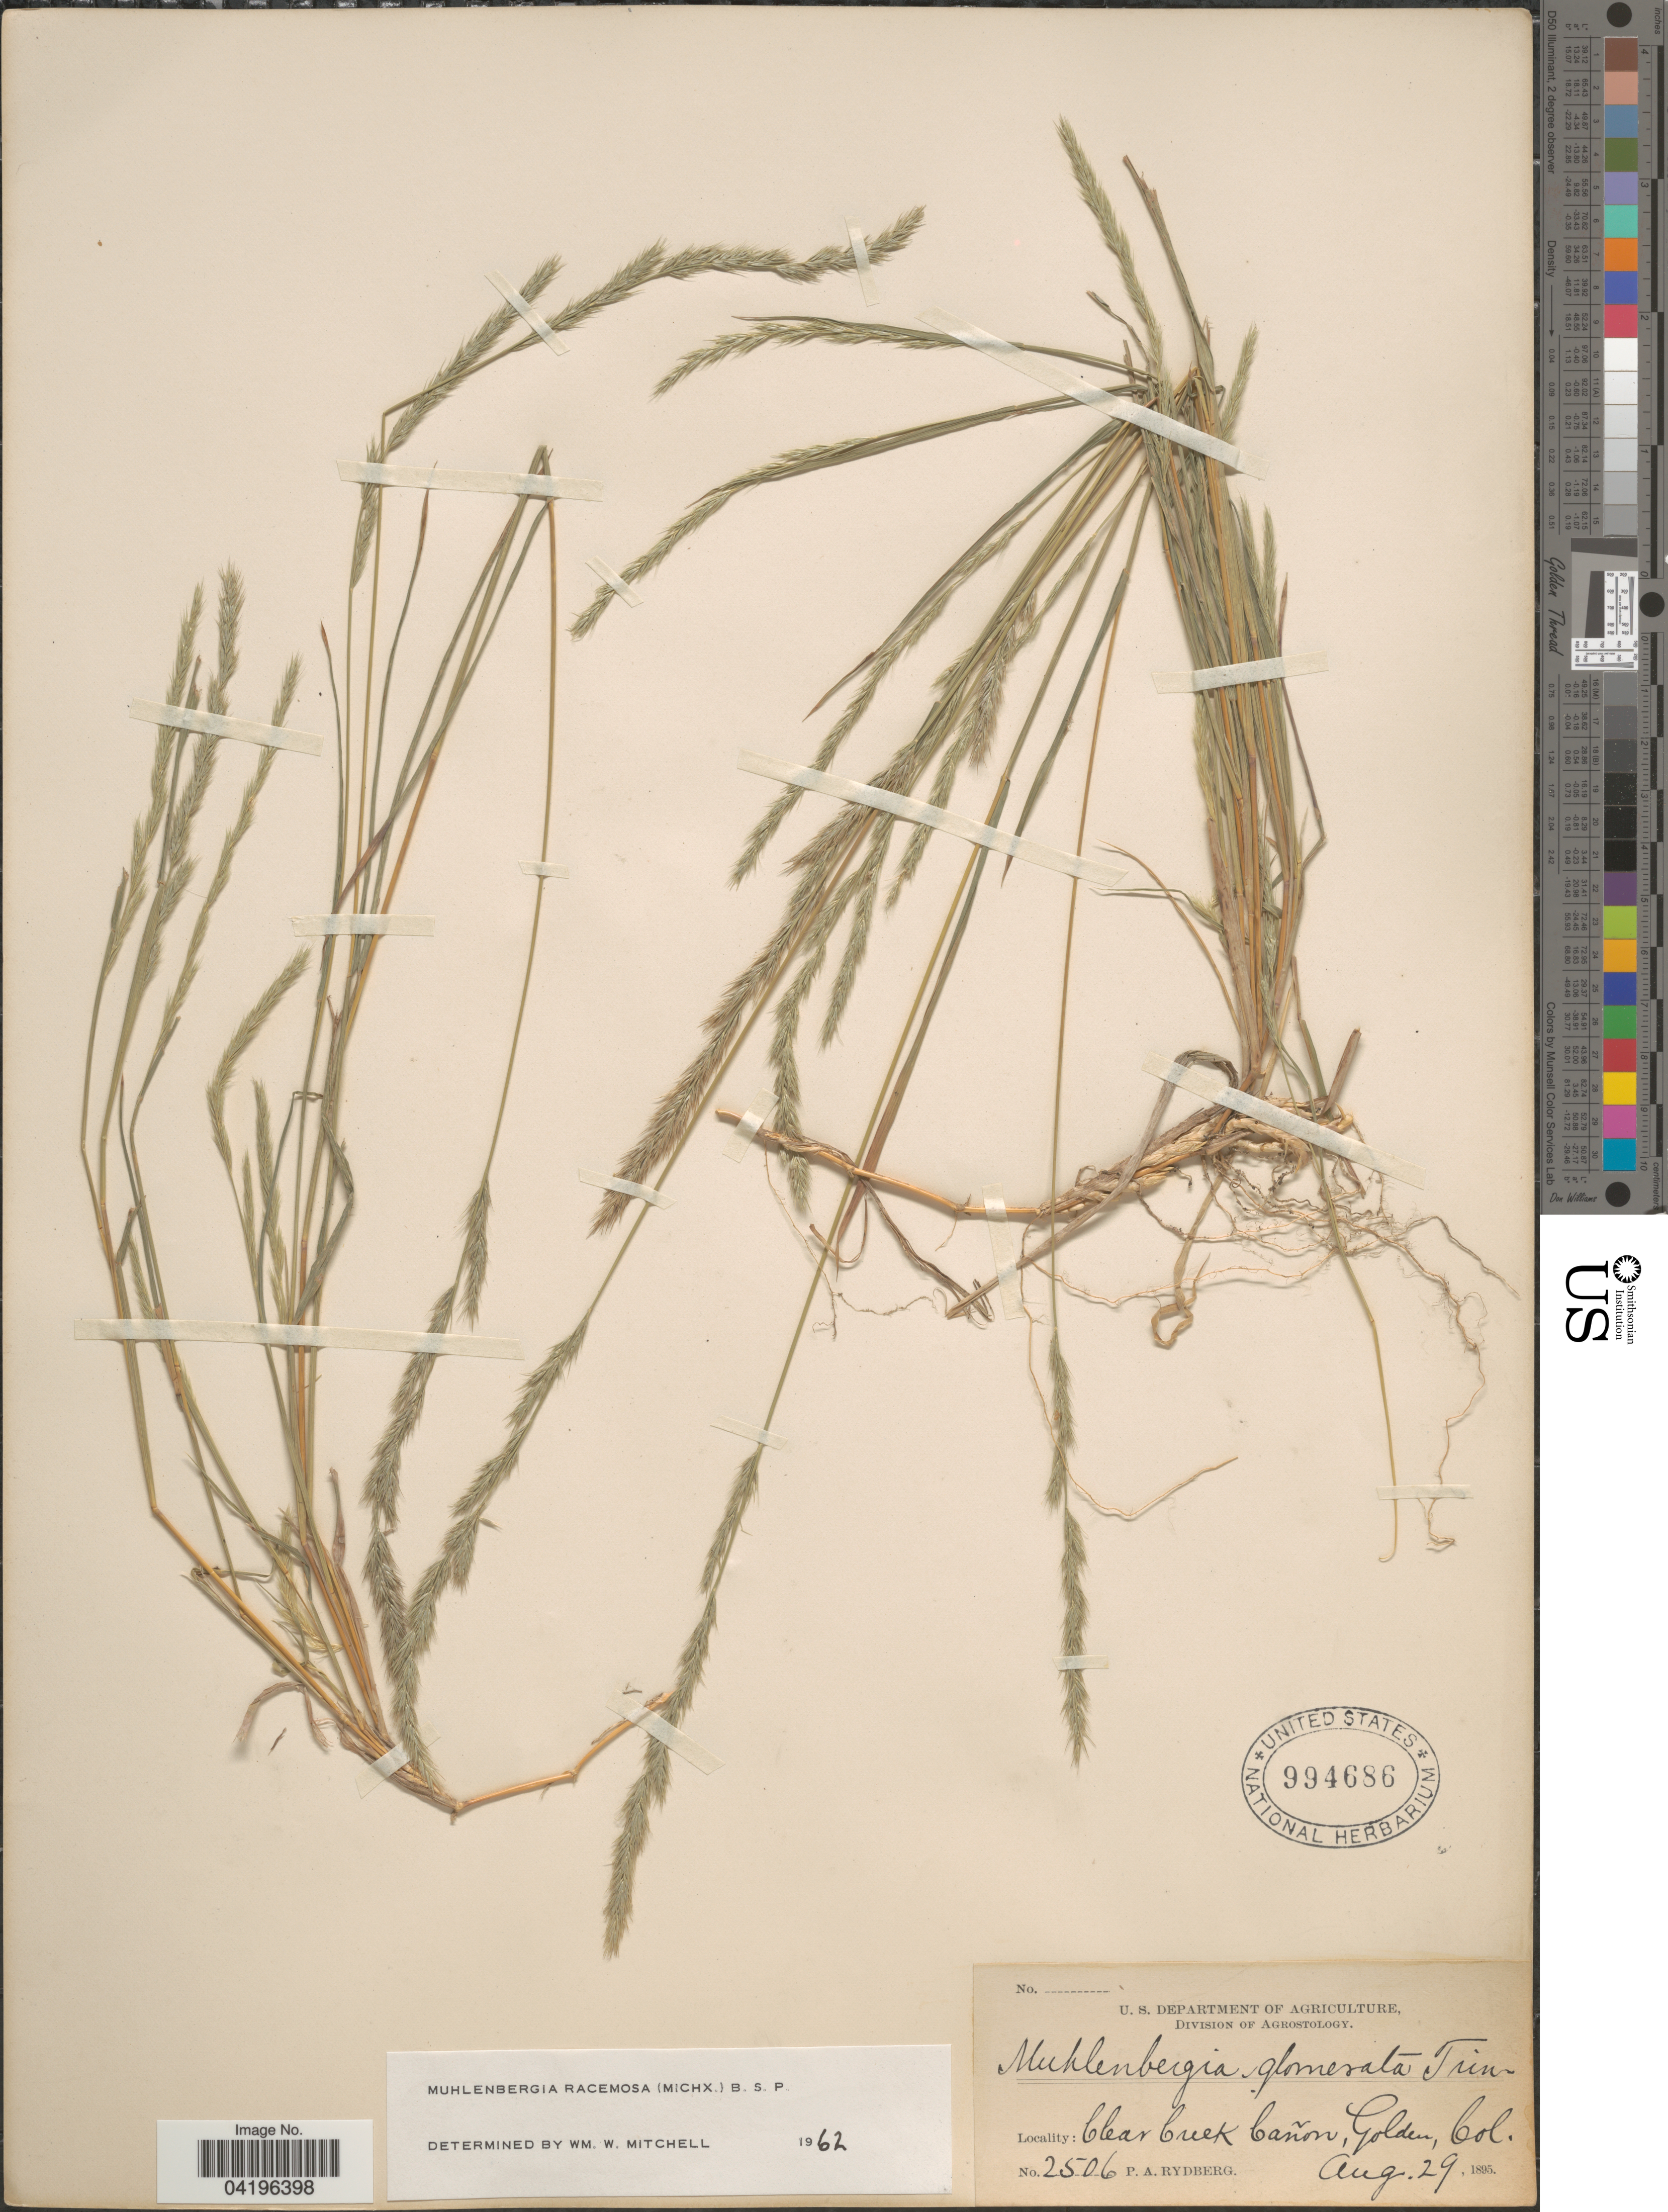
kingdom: Plantae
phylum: Tracheophyta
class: Liliopsida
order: Poales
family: Poaceae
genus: Muhlenbergia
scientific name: Muhlenbergia racemosa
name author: (Michx.) Britton et al.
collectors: P. A. Rydberg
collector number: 2506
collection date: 1895-08-29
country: United States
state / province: Colorado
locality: Clear Creek Cañon, Golden.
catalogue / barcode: US 994686